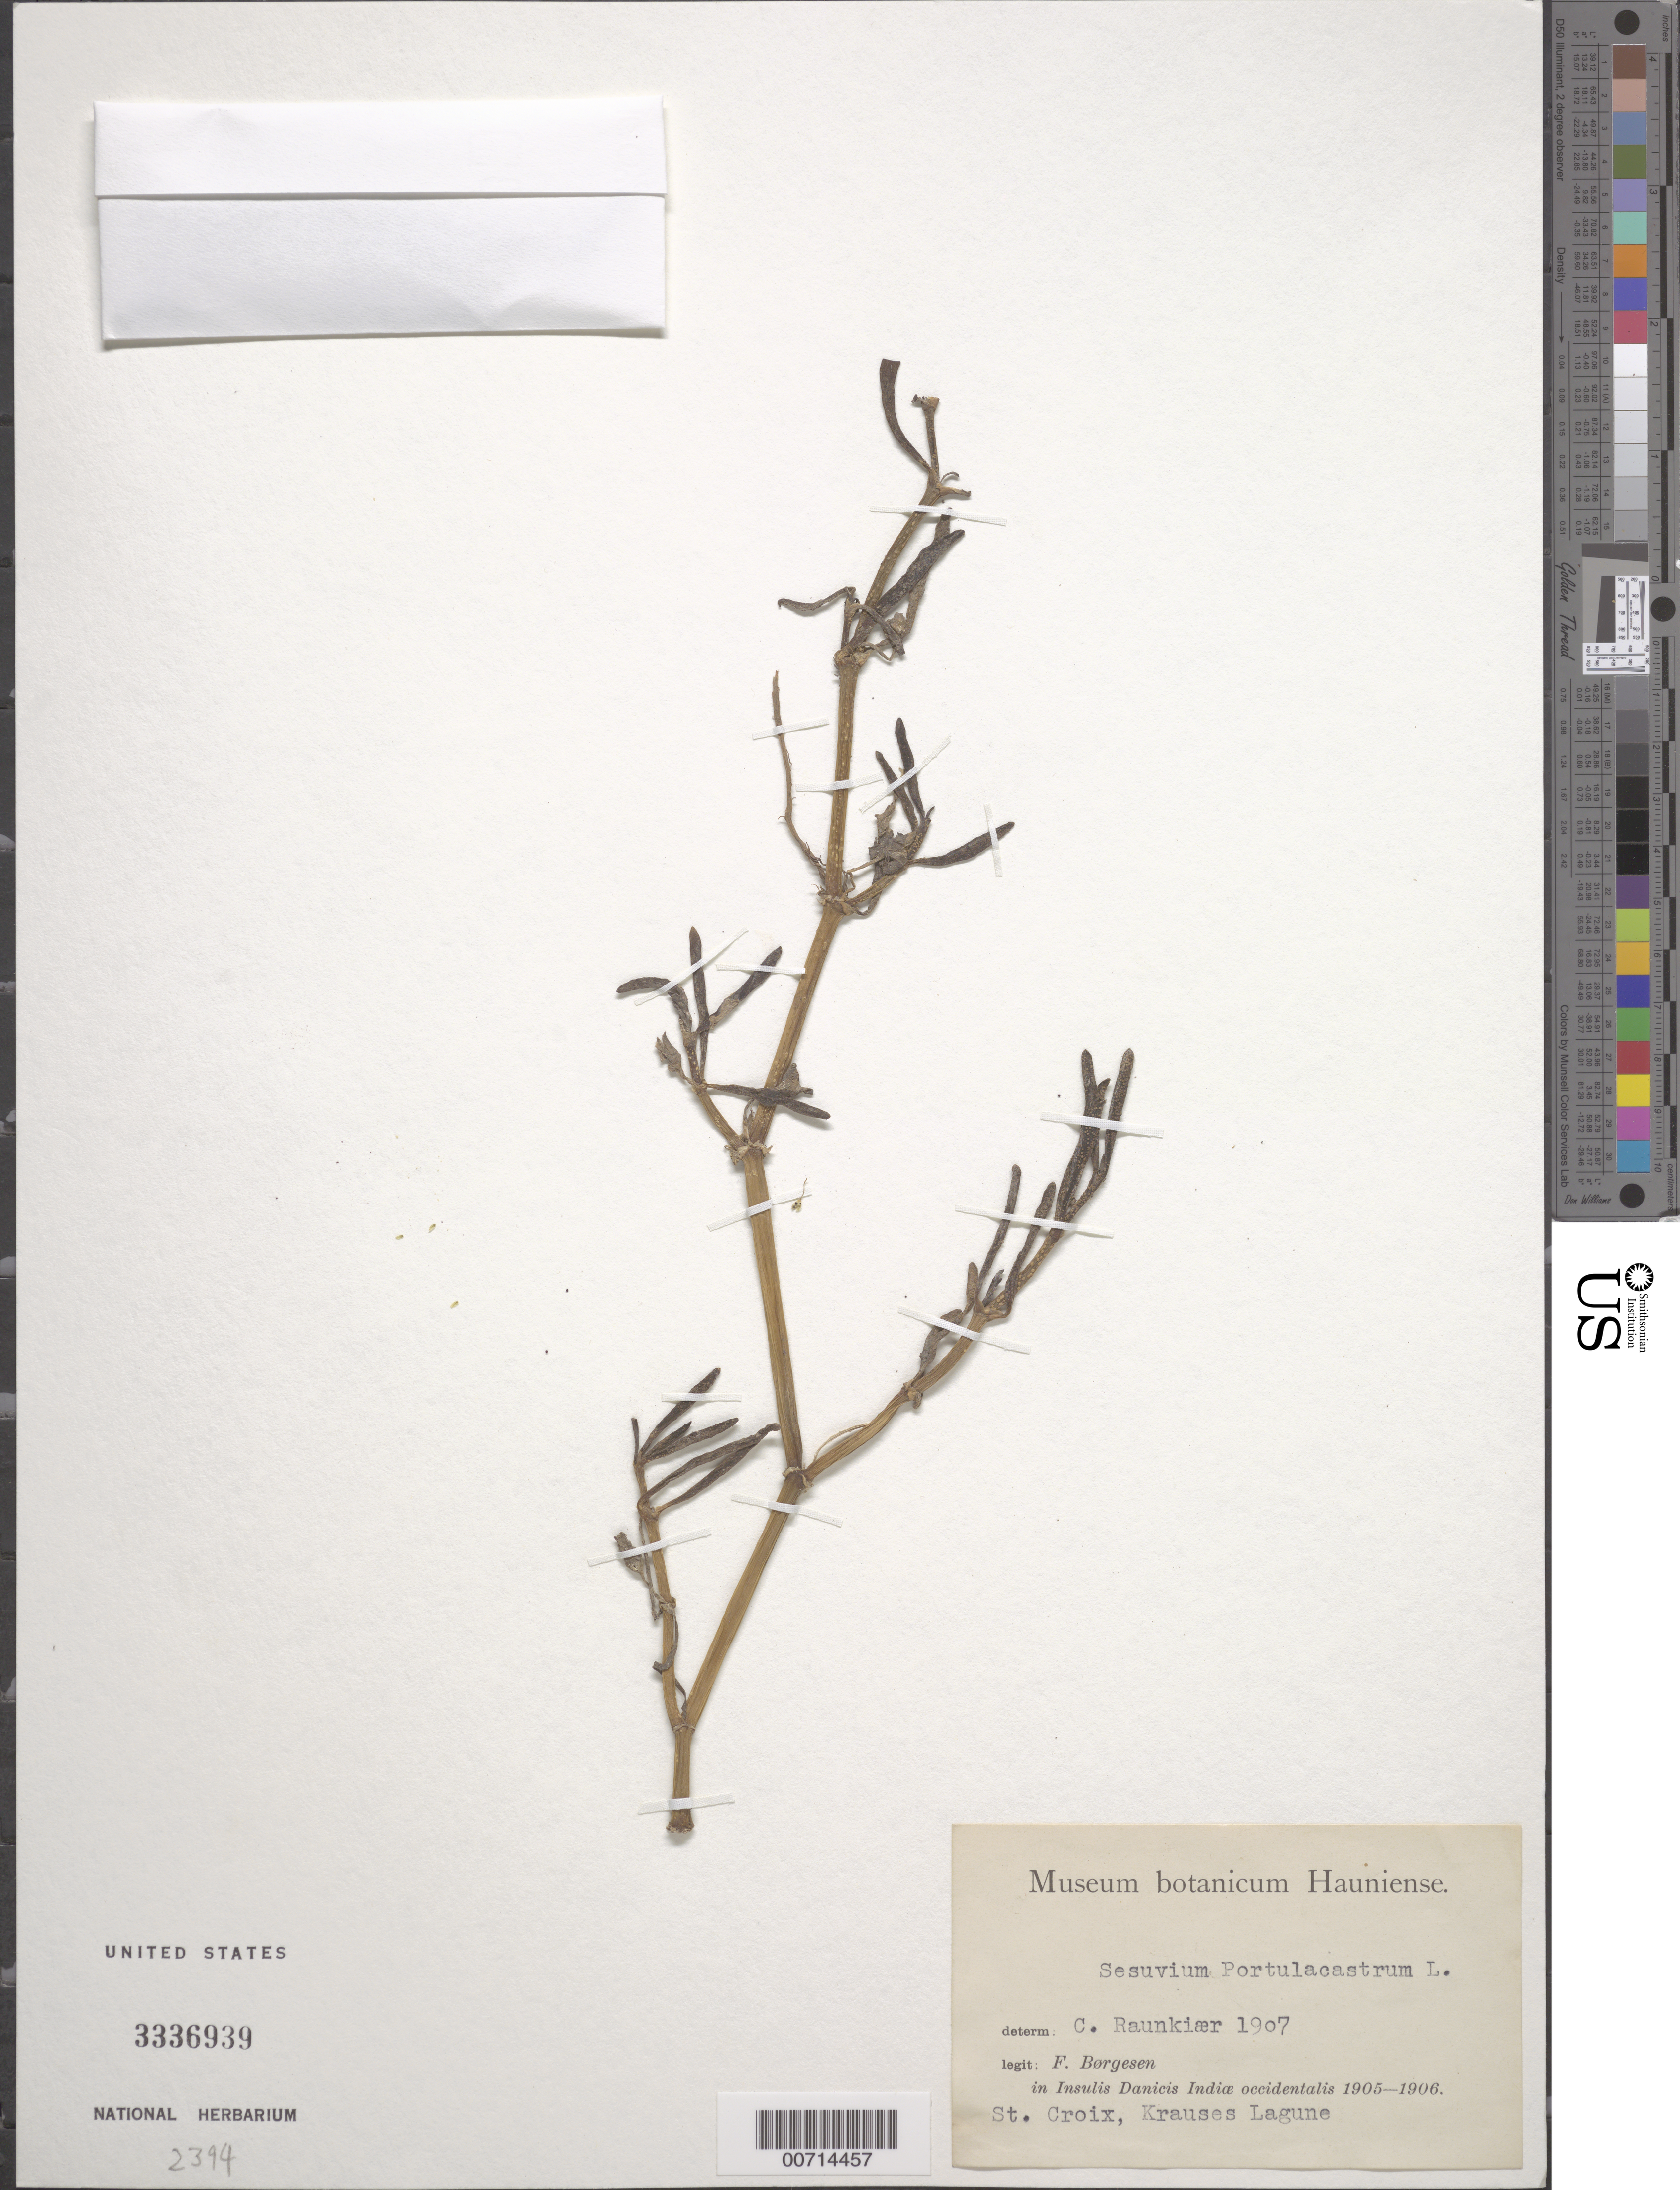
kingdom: Plantae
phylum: Tracheophyta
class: Magnoliopsida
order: Caryophyllales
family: Aizoaceae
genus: Sesuvium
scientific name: Sesuvium portulacastrum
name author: (L.) L.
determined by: Raunkiær, C.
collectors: F. C. Børgesen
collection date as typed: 1905 to -- --- 1906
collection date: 1905/1906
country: U.S. Virgin Islands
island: St. Croix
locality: Krauses Lagune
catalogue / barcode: US 3336939